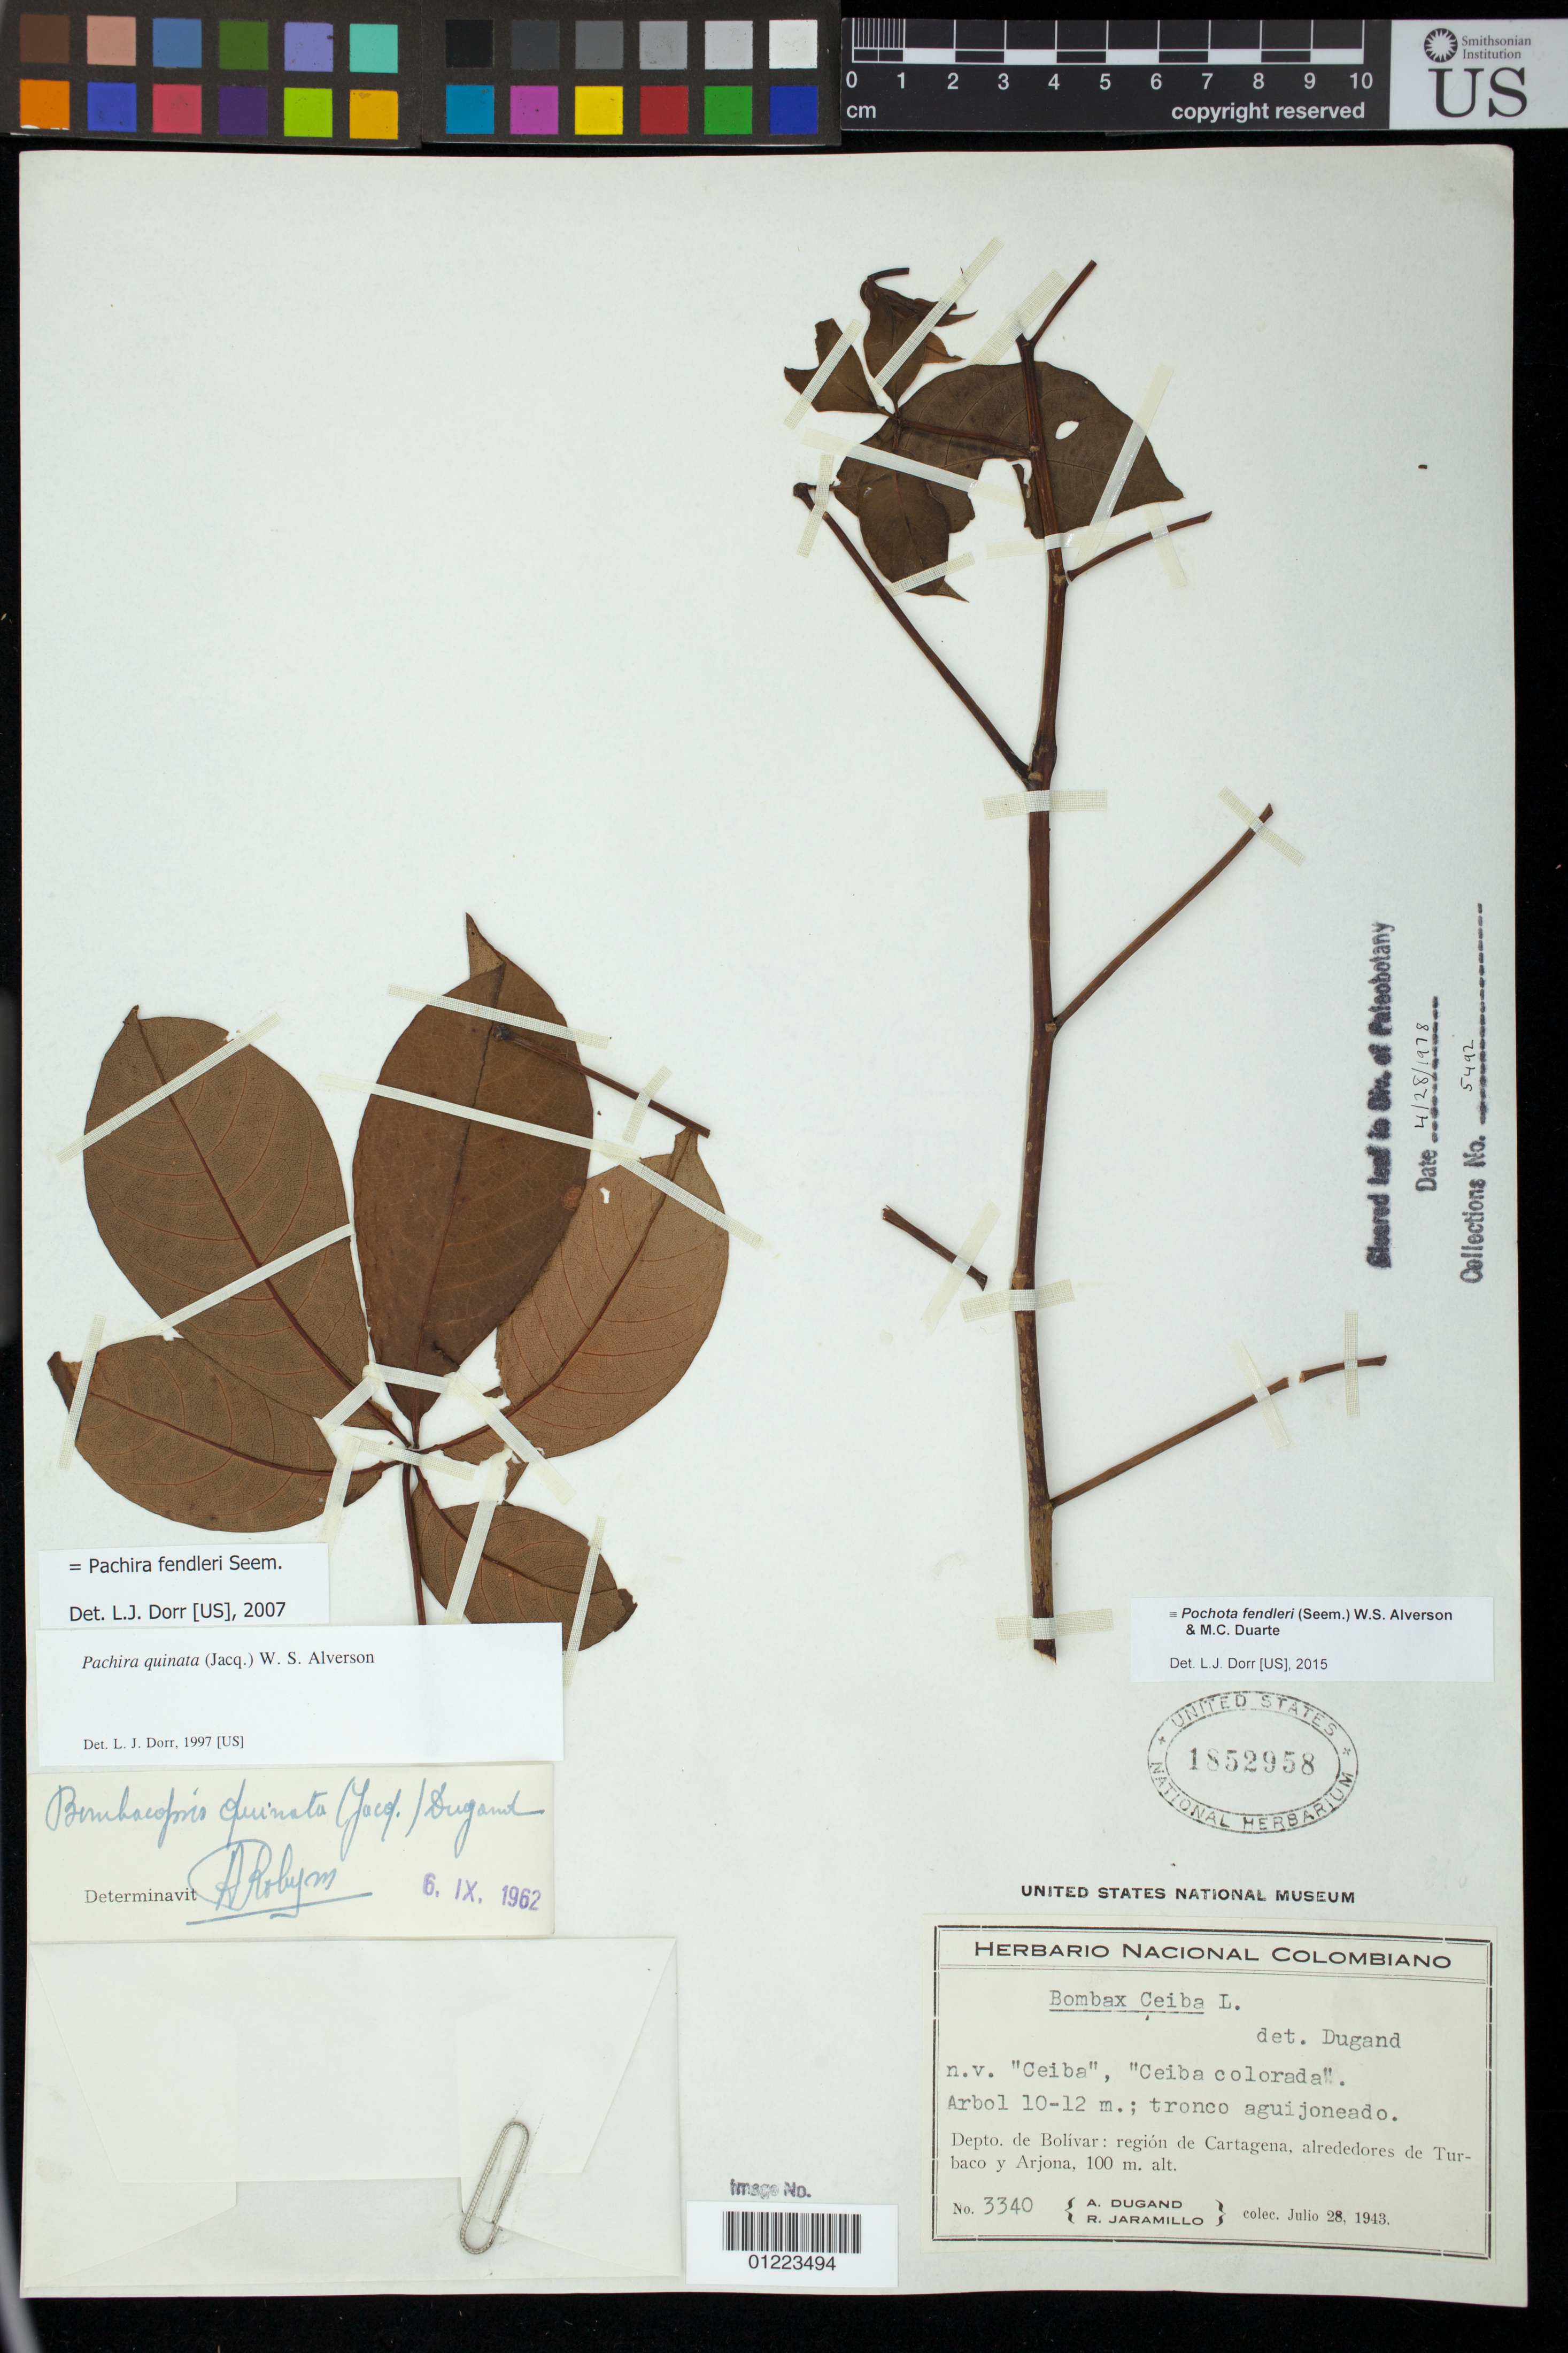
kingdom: Plantae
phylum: Tracheophyta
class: Magnoliopsida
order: Malvales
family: Malvaceae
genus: Pochota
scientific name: Pochota fendleri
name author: (Seem.) W.S. Alverson & M.C. Duarte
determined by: Dorr, L. J., (BOT), Smithsonian Institution - National Museum of Natural History (UNITED STATES)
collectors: A. Dugand & R. Jaramillo M.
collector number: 3340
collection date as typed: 7/28/1943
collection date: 1943-07-28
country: Colombia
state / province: Bolívar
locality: Depto. de Bolivar, region de Cartagena, alrededores de Turbaco y Arjona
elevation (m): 100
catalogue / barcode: US 1852958